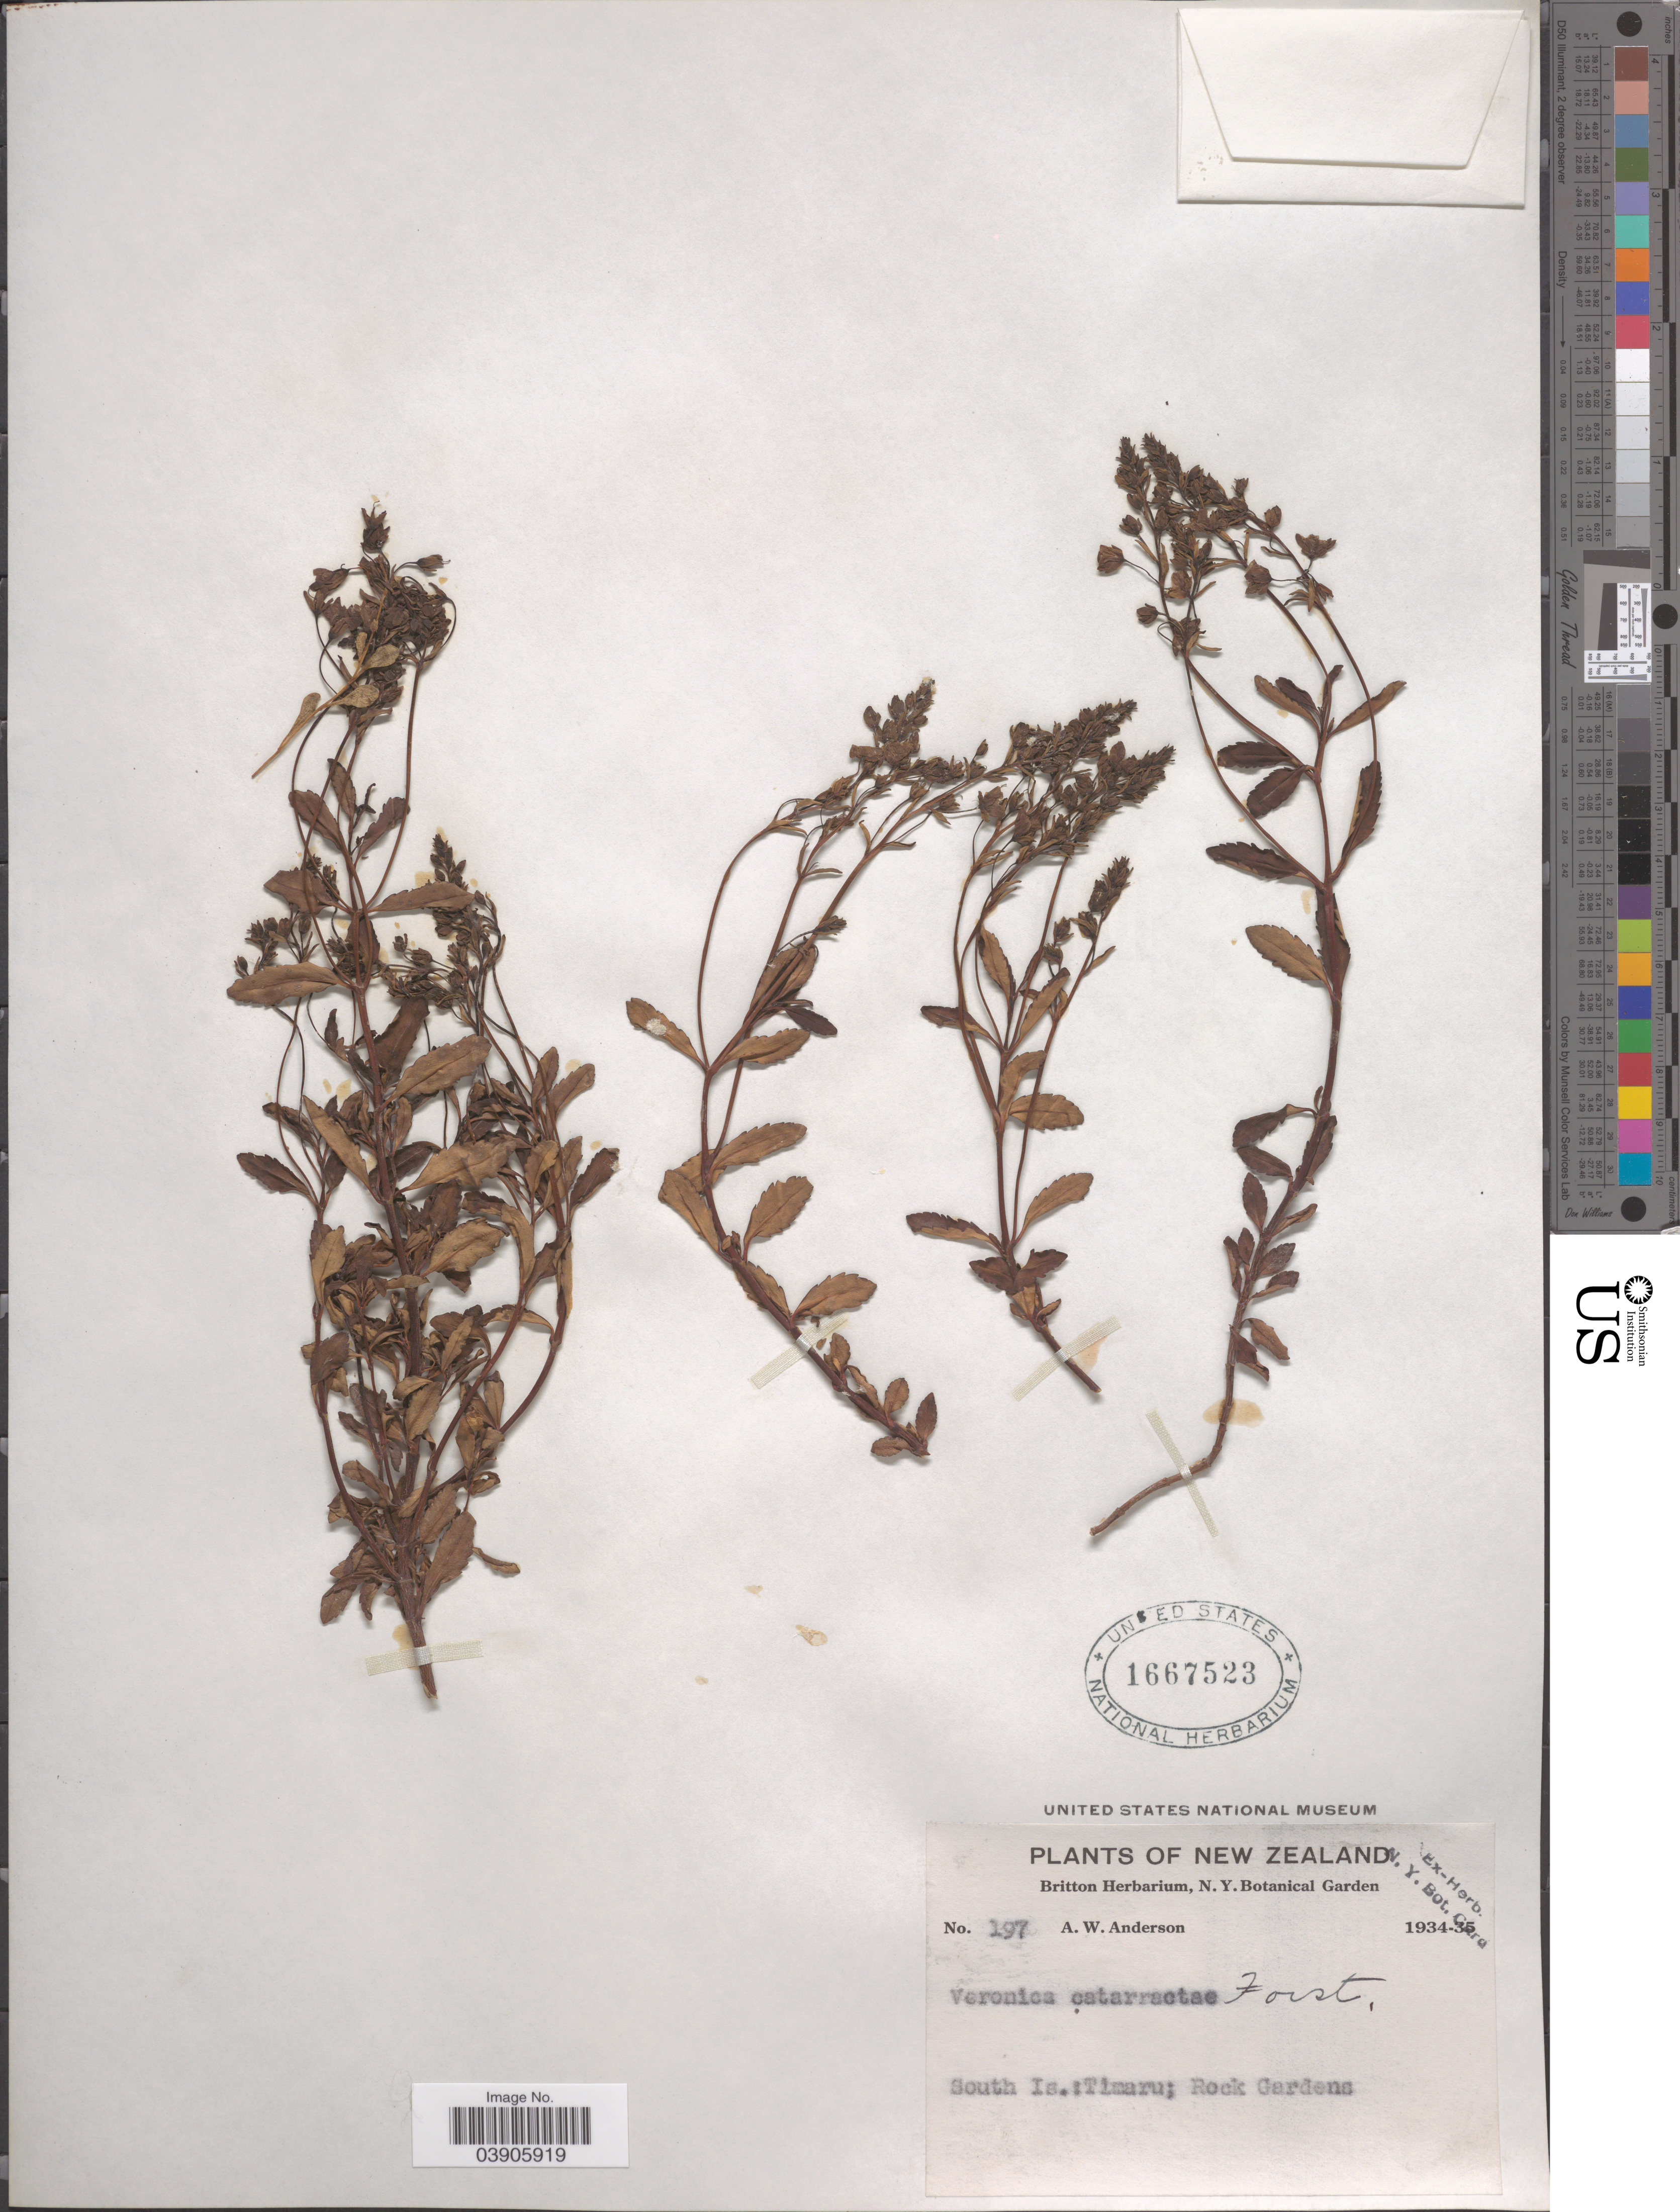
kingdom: Plantae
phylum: Tracheophyta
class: Magnoliopsida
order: Lamiales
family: Plantaginaceae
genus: Hebe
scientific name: Hebe catarractae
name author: (G. Forst.) A. Wall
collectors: A. W. Anderson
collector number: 197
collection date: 1934/1935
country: New Zealand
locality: South Is.:Timaru; Rock Gardens.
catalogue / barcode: US 1667523